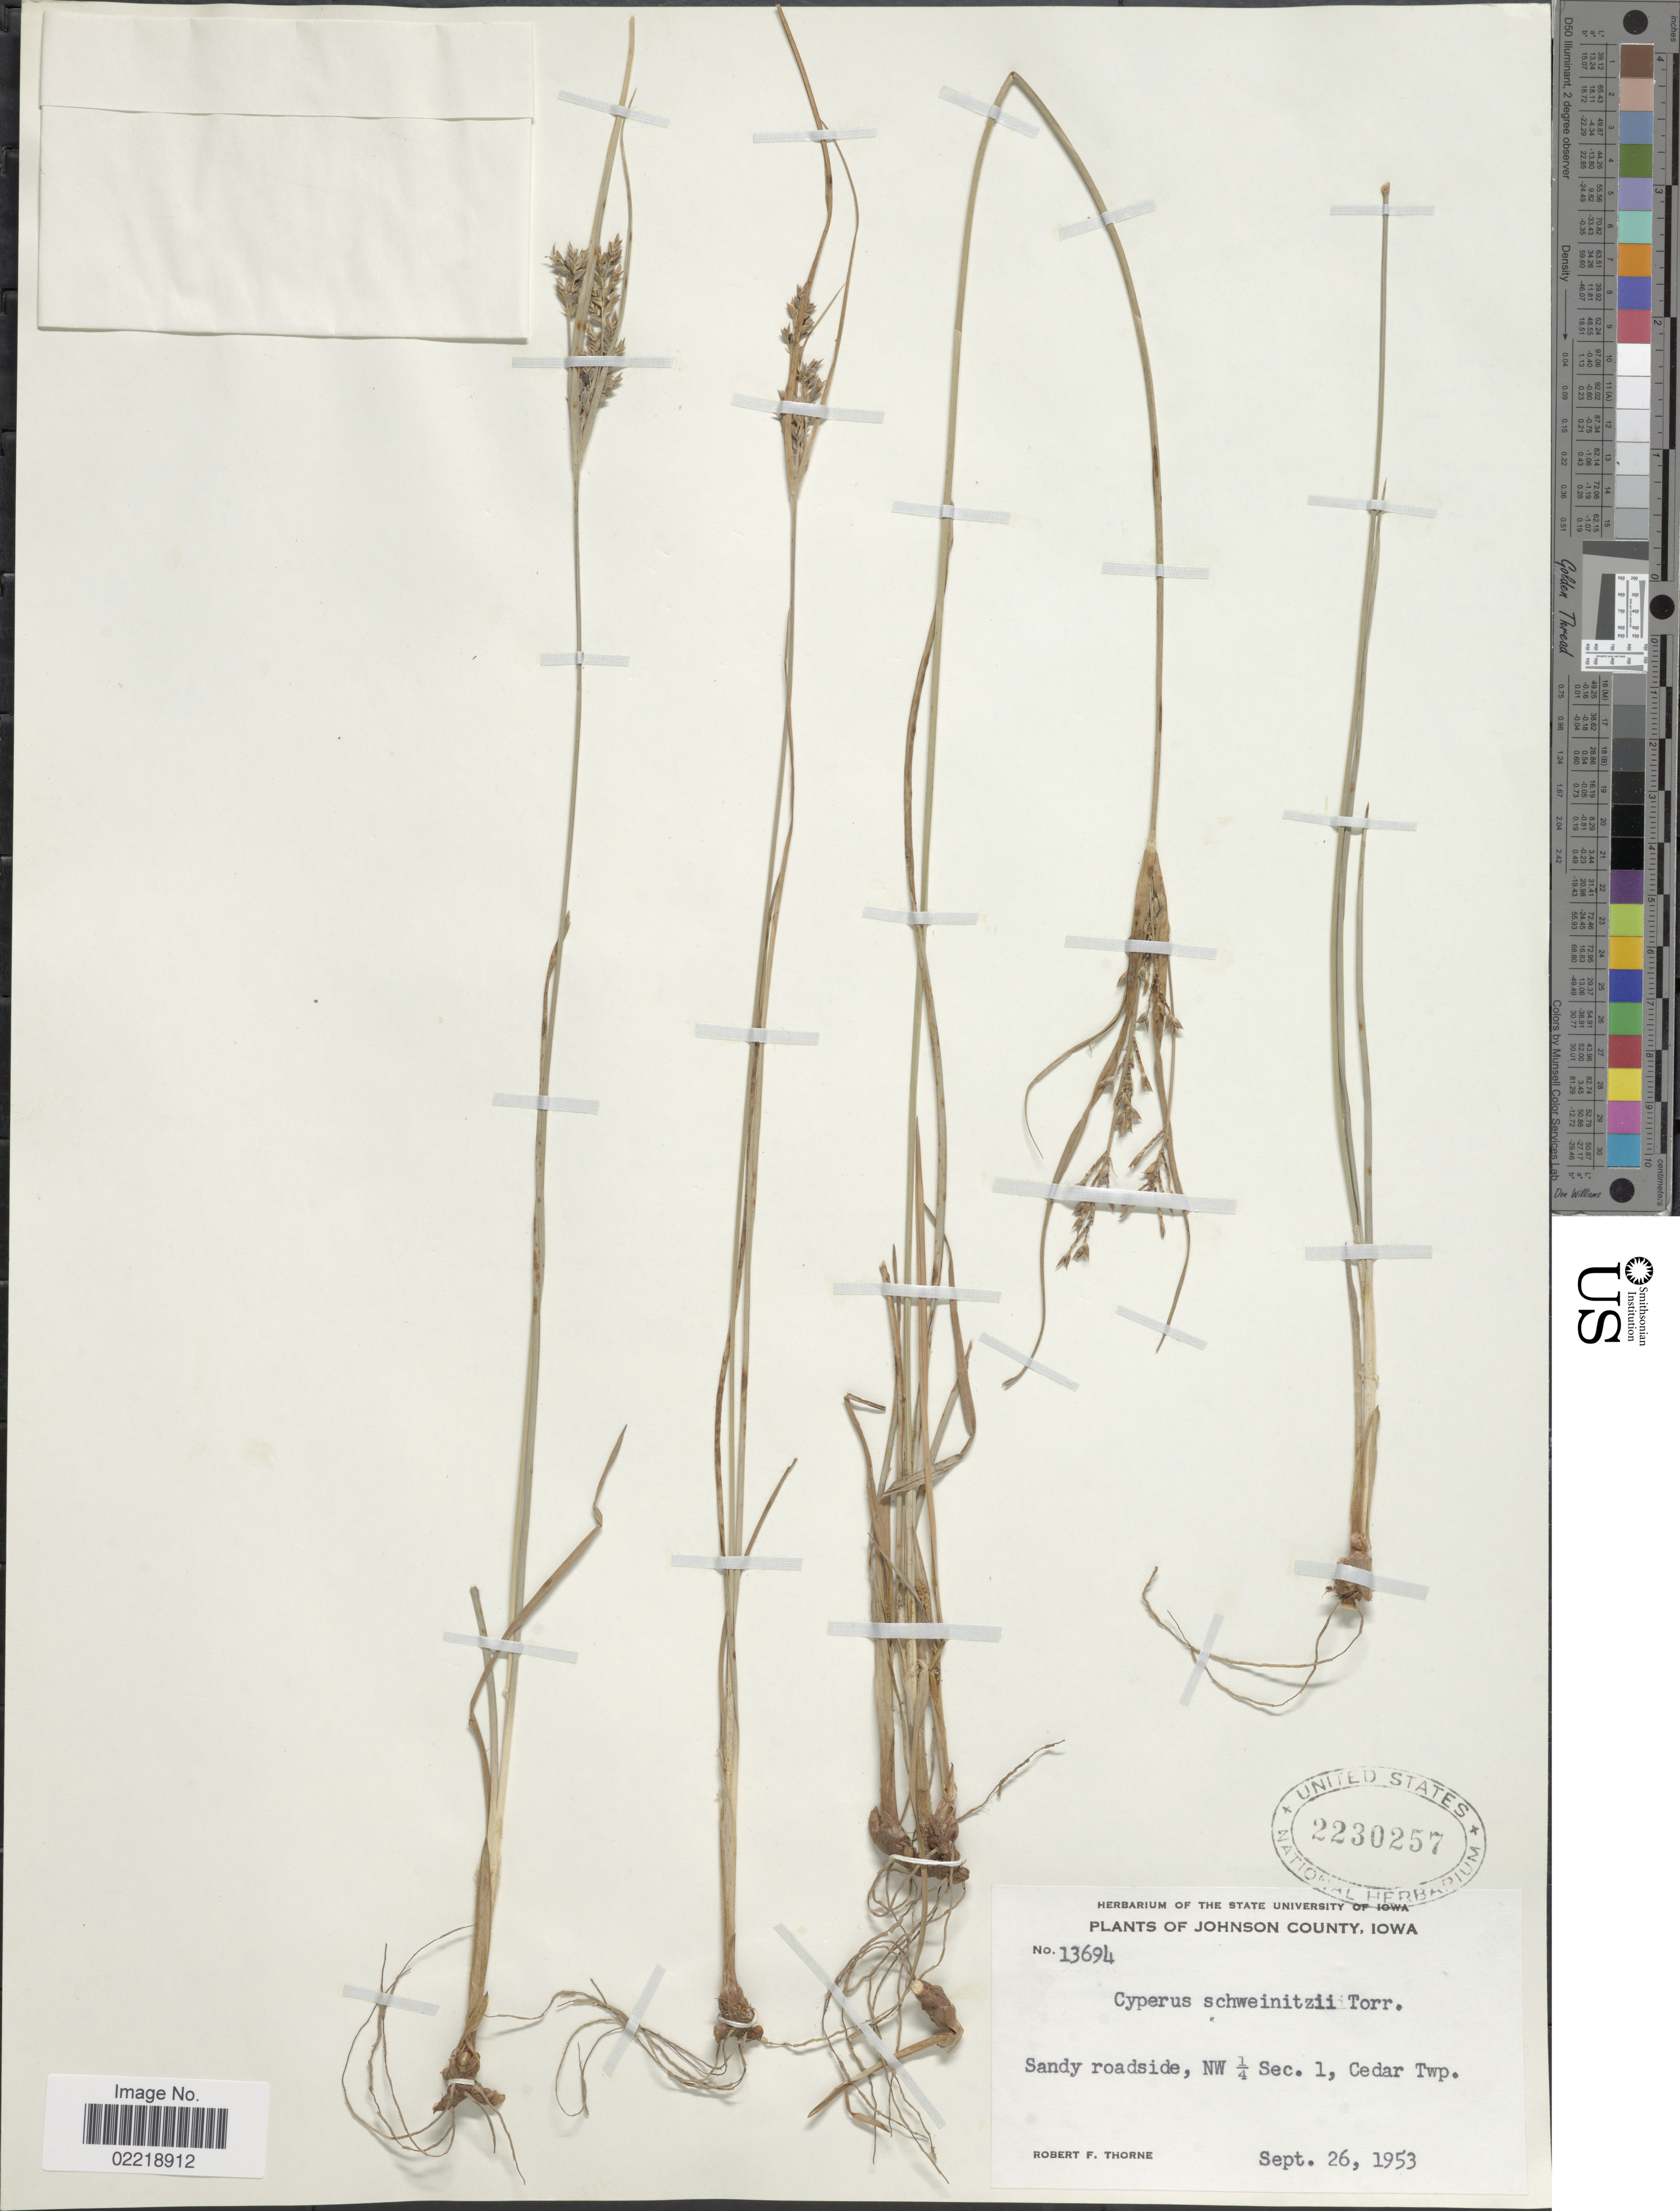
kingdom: Plantae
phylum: Tracheophyta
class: Liliopsida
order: Poales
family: Cyperaceae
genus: Cyperus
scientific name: Cyperus schweinitzii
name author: Torr.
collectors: R. F. Thorne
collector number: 13694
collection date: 1953-09-26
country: United States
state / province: Iowa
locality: Johnson County, Sandy roadside, NW ¼ Sec. 1, Cedar Twp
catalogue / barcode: US 2230257